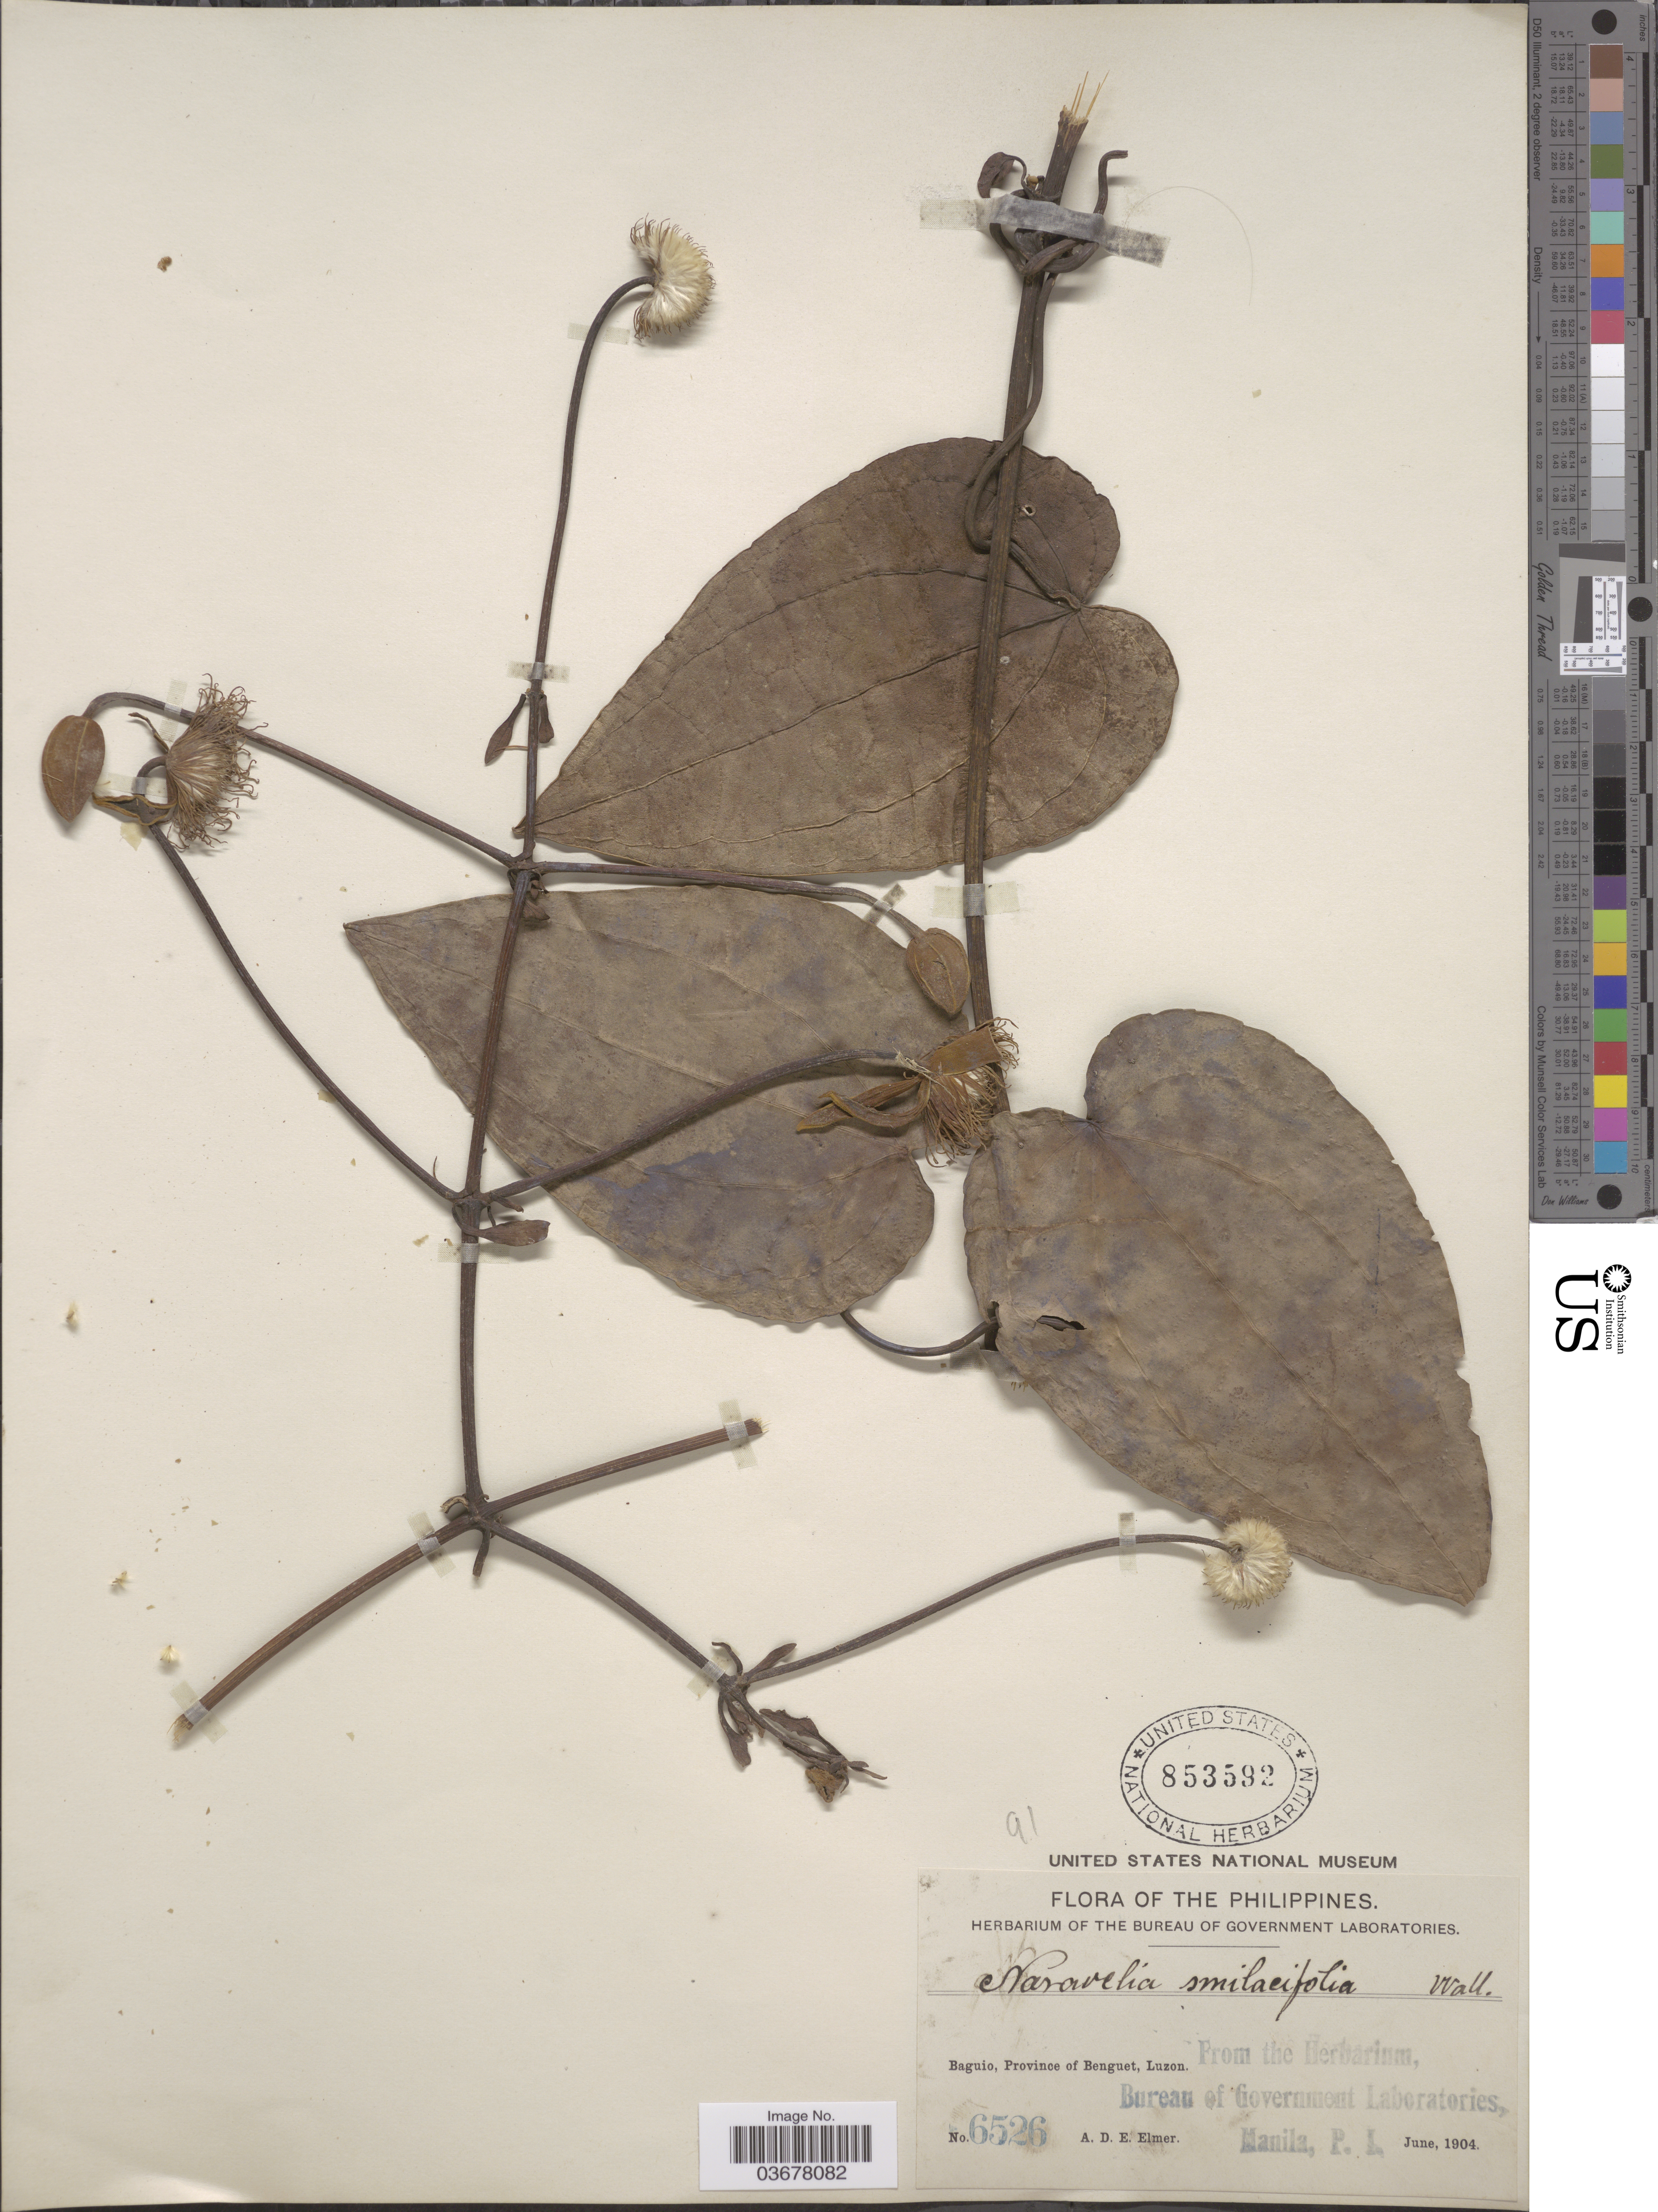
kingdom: Plantae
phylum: Tracheophyta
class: Magnoliopsida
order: Ranunculales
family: Ranunculaceae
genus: Clematis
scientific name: Clematis smilacifolia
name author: Wall.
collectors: A. D. E. Elmer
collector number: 6526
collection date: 1904-06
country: Philippines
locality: Baguio, Province of Benguet, Luzon.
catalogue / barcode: US 853592